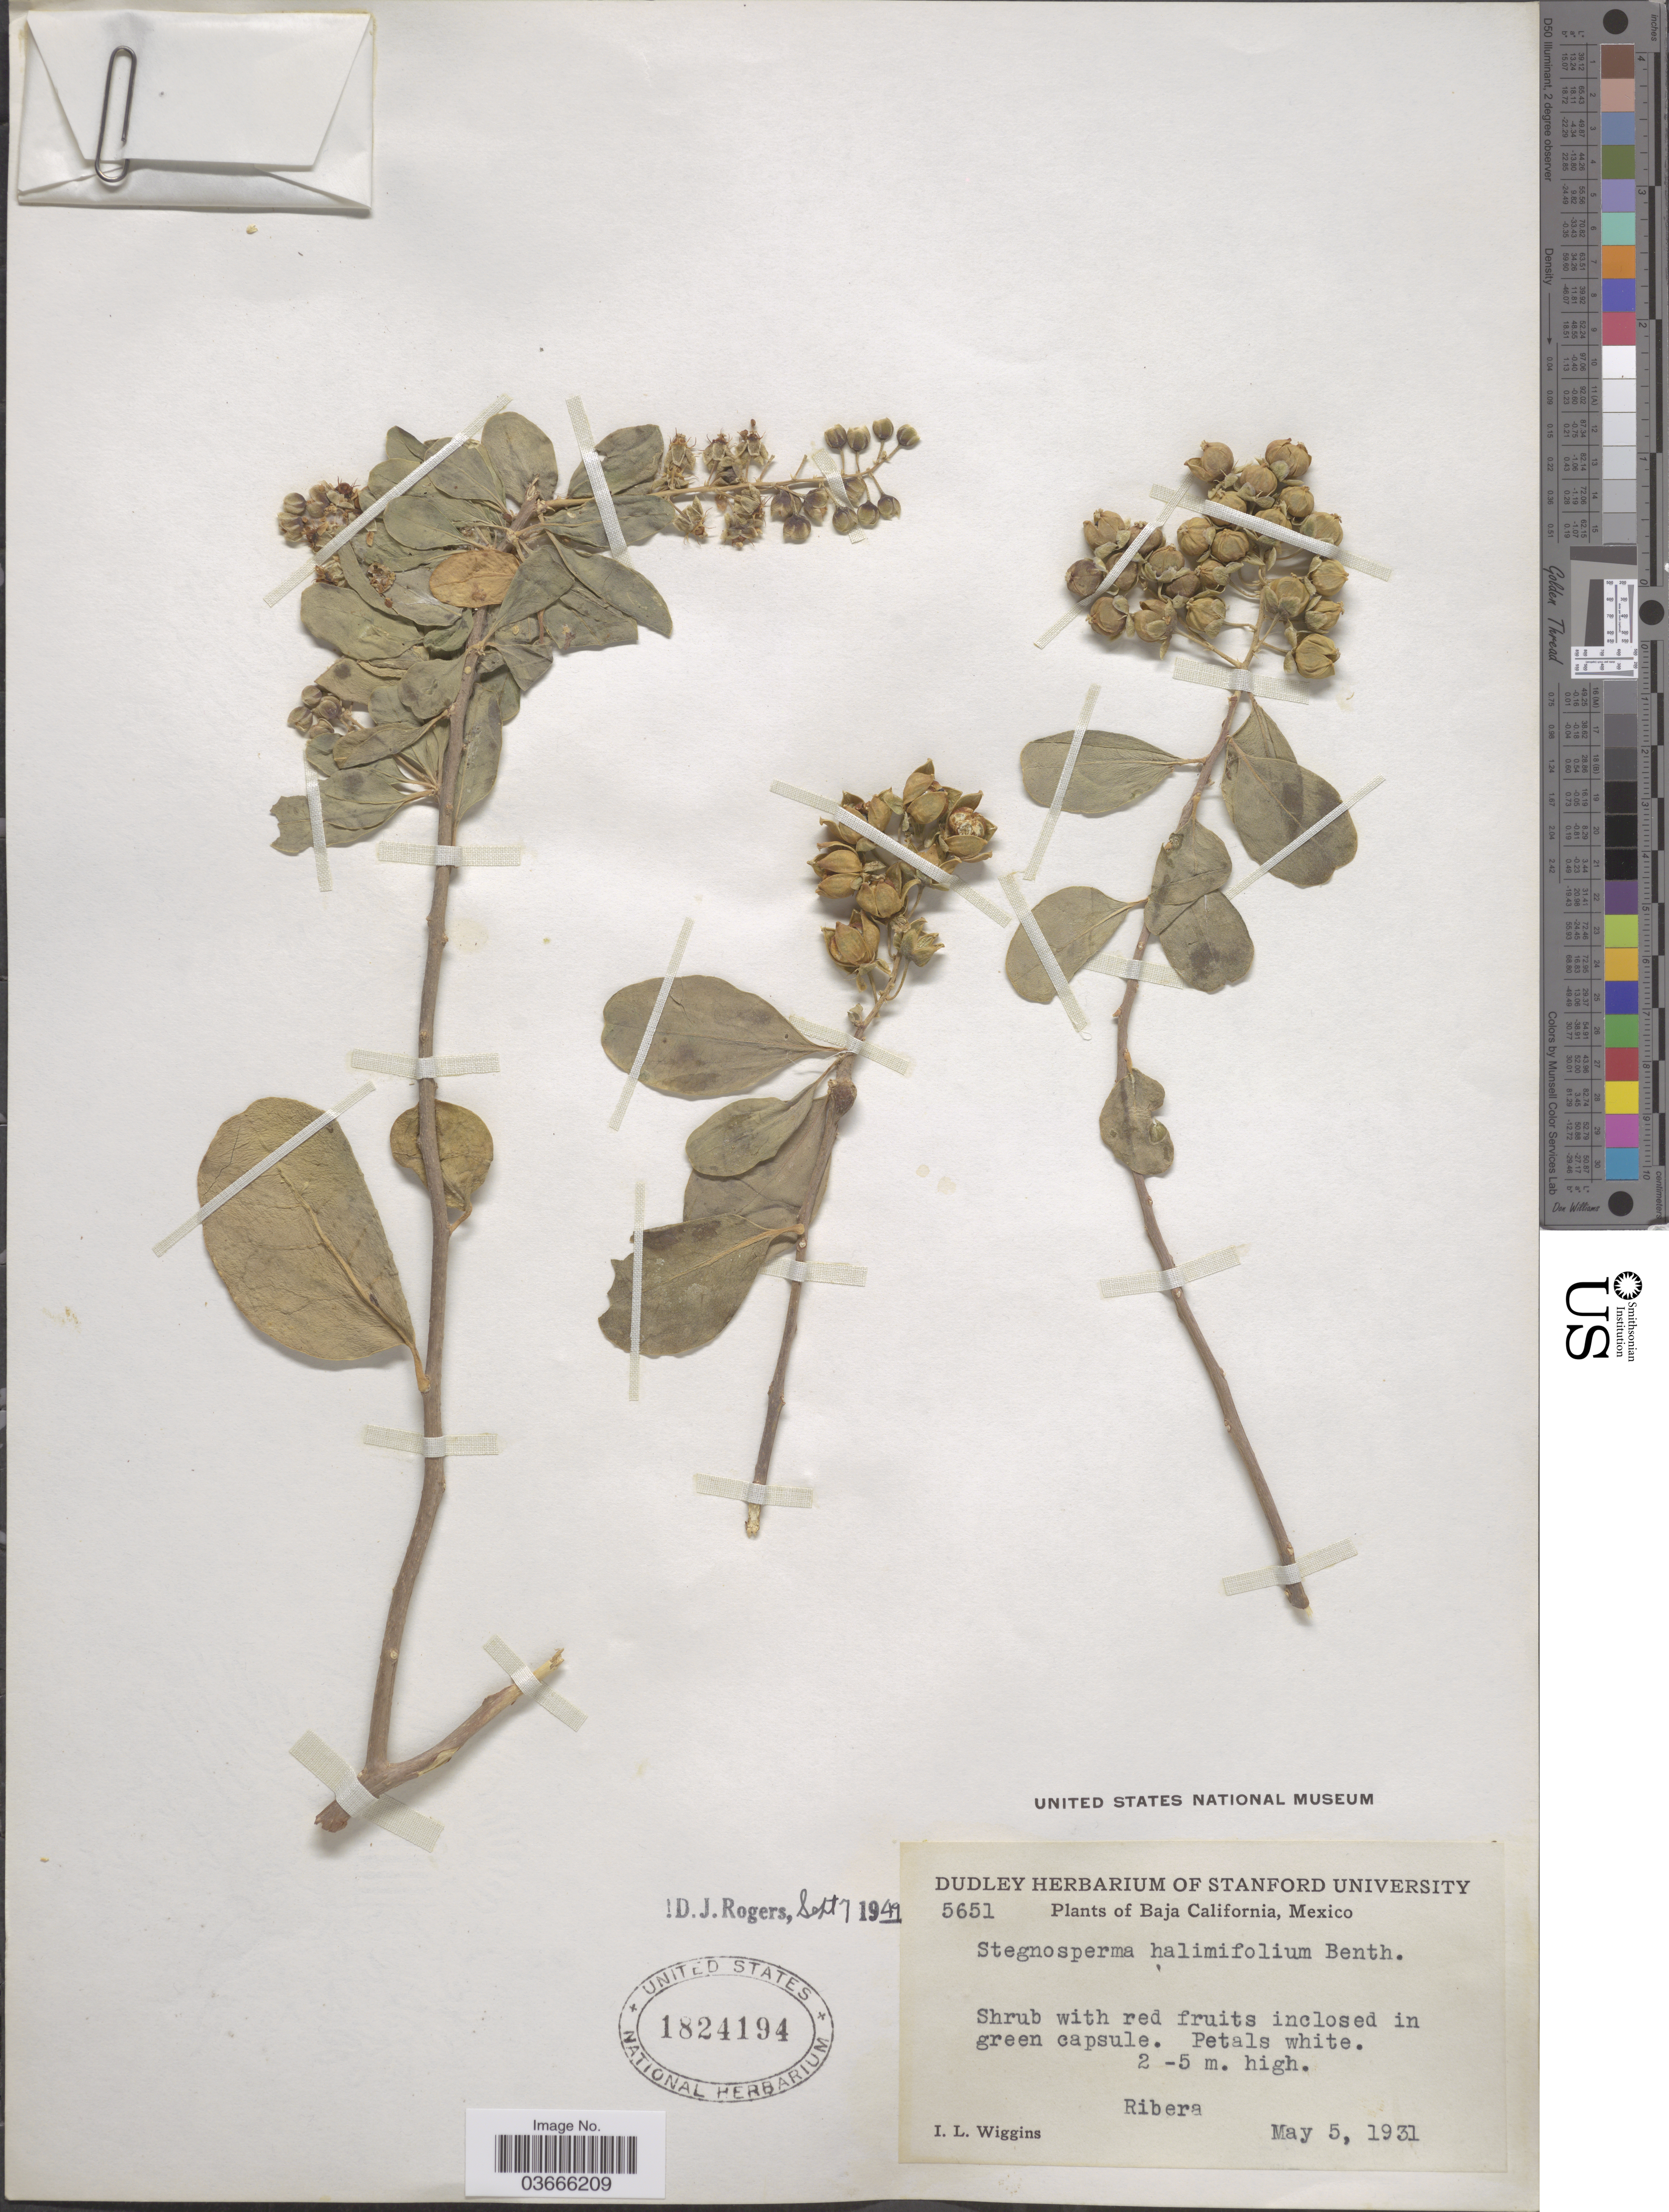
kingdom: Plantae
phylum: Tracheophyta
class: Magnoliopsida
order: Caryophyllales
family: Stegnospermataceae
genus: Stegnosperma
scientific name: Stegnosperma halimifolium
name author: Benth.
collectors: I. L. Wiggins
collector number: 5651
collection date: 1931-05-05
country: Mexico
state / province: Baja California Sur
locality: Ribera.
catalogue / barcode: US 1824194